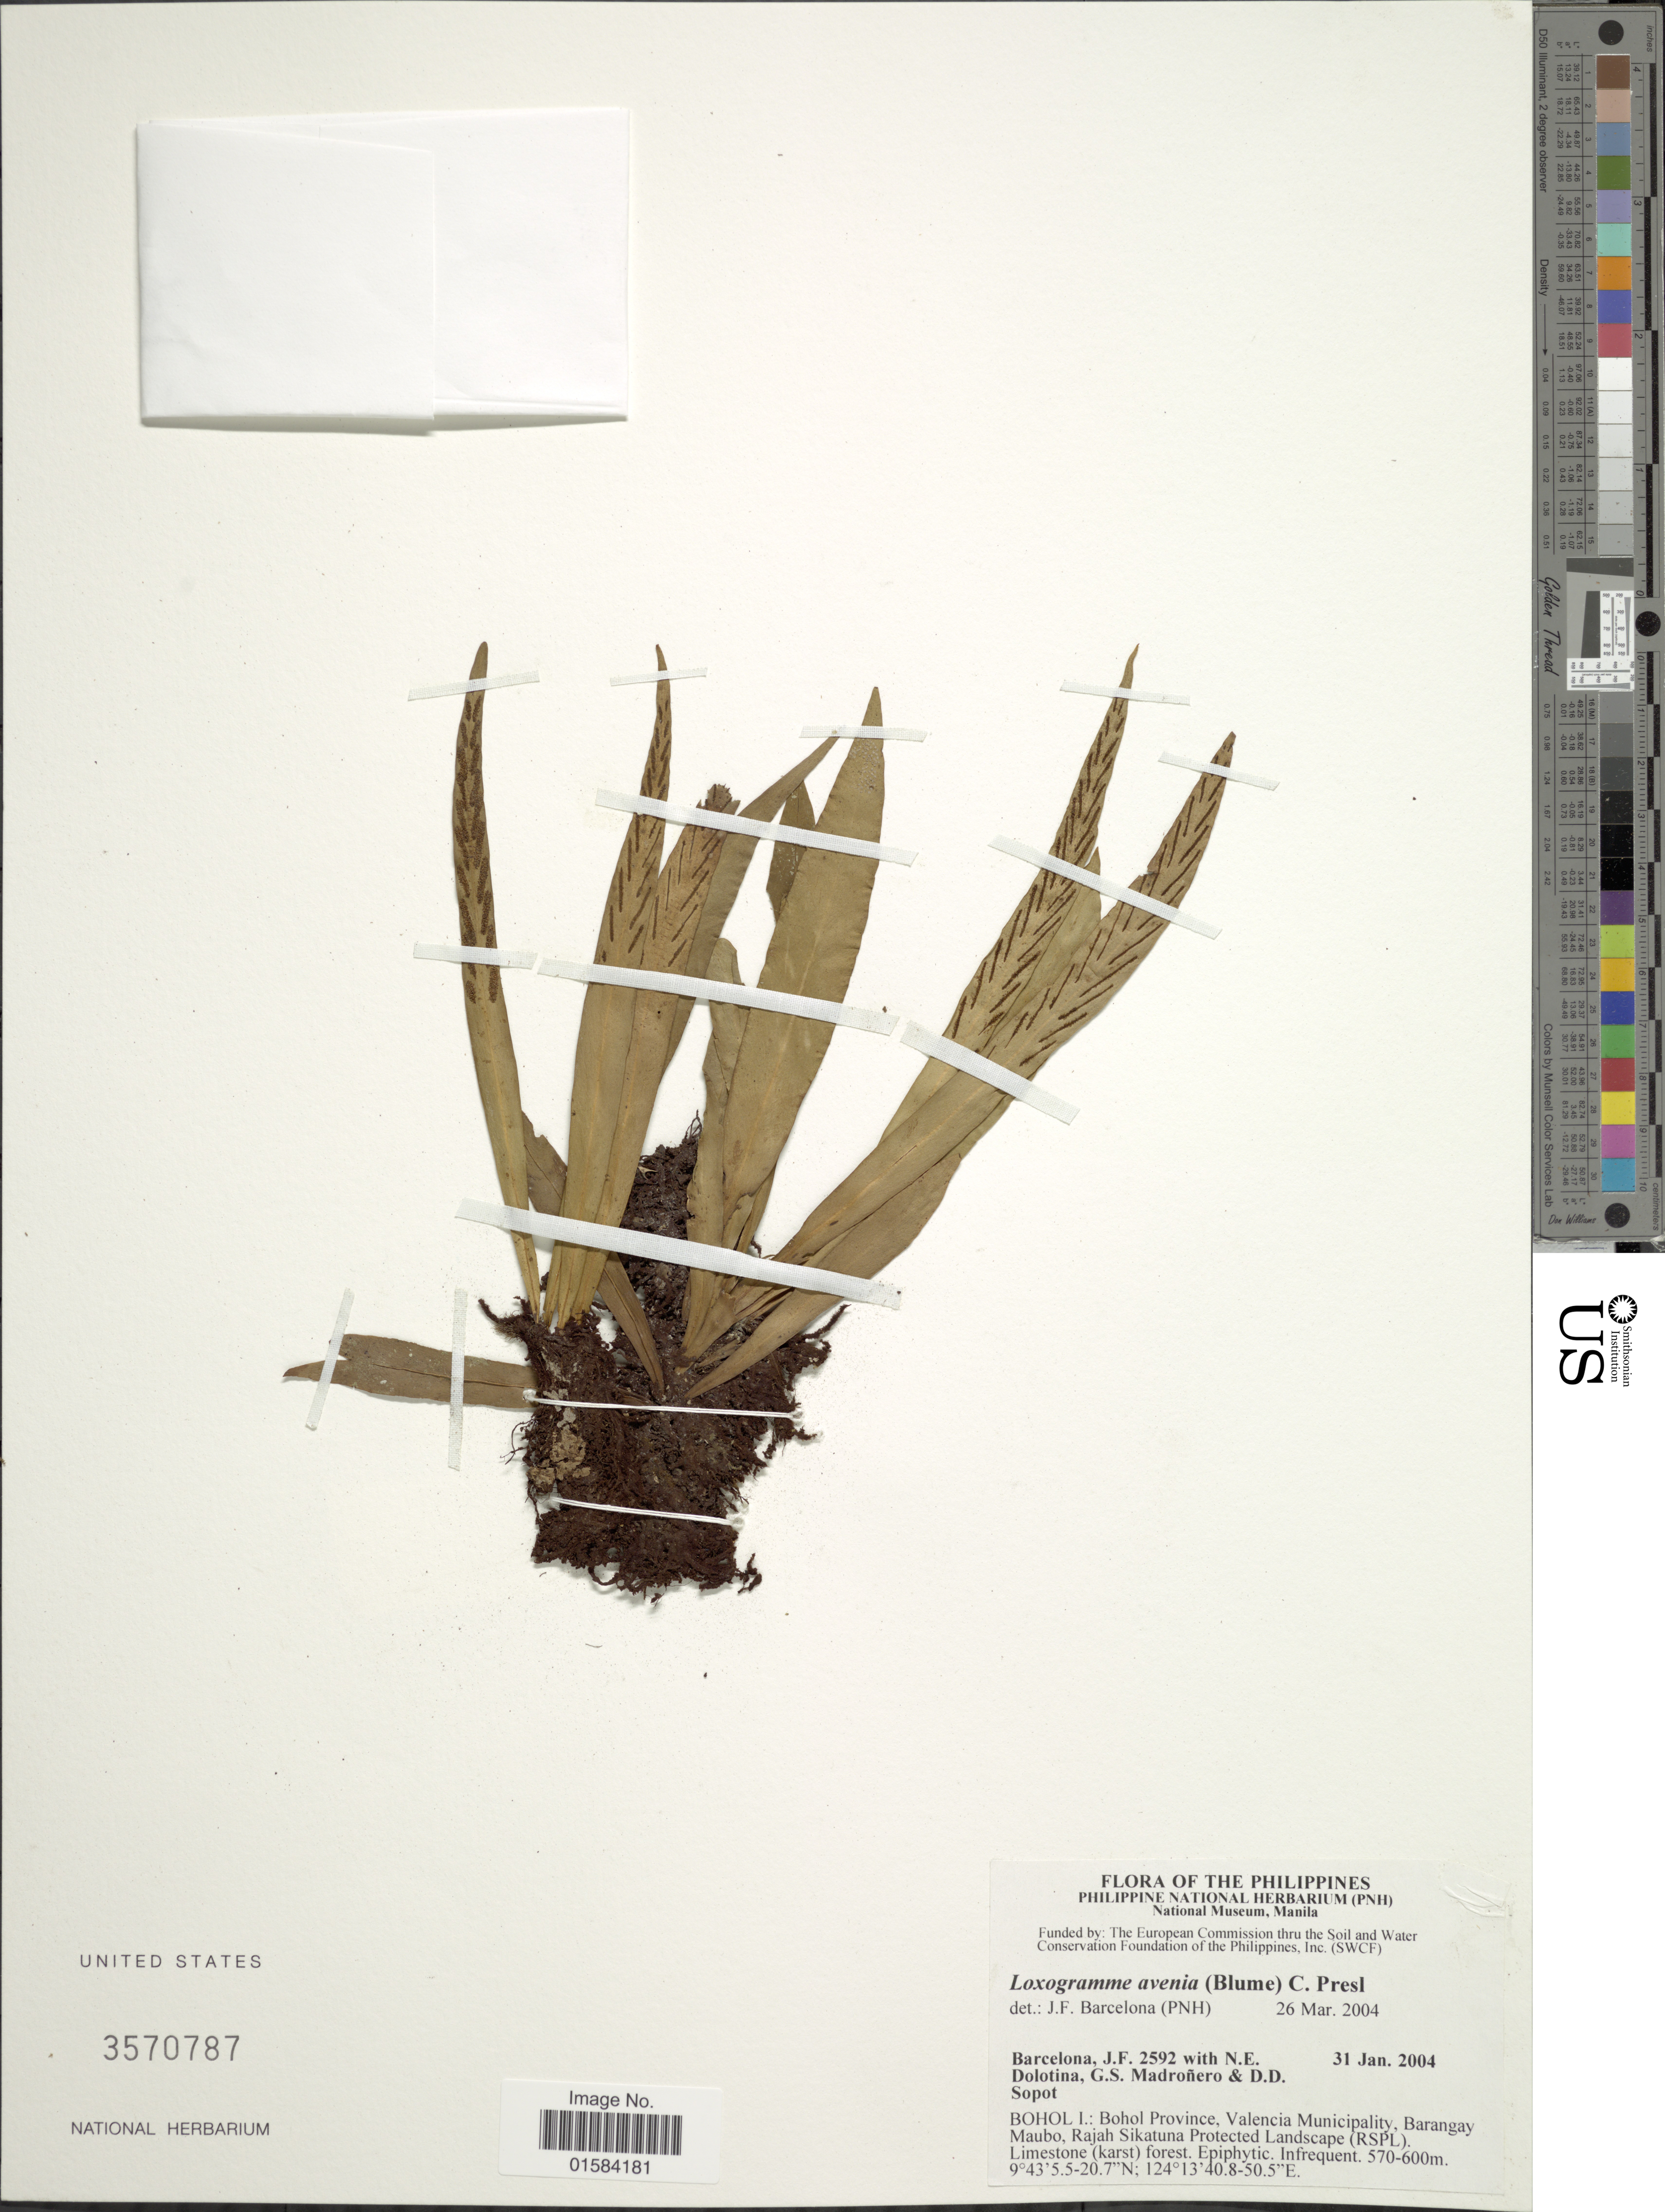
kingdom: Plantae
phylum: Tracheophyta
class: Polypodiopsida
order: Polypodiales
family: Polypodiaceae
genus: Loxogramme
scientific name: Loxogramme avenia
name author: (Blume) C. Presl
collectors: J. F. Barcelona, N. Dolotina, G. Madroñero & D. Sopot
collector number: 2592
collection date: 2004-01-31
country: Philippines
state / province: Central Visayas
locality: Bohol I: Bohol Province, Valencia Municipality, Barangay Maubo, Rajah Sikatuna Protected Landscape (RSPL). Limestone (karst) forest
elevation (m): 570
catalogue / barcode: US 3570787